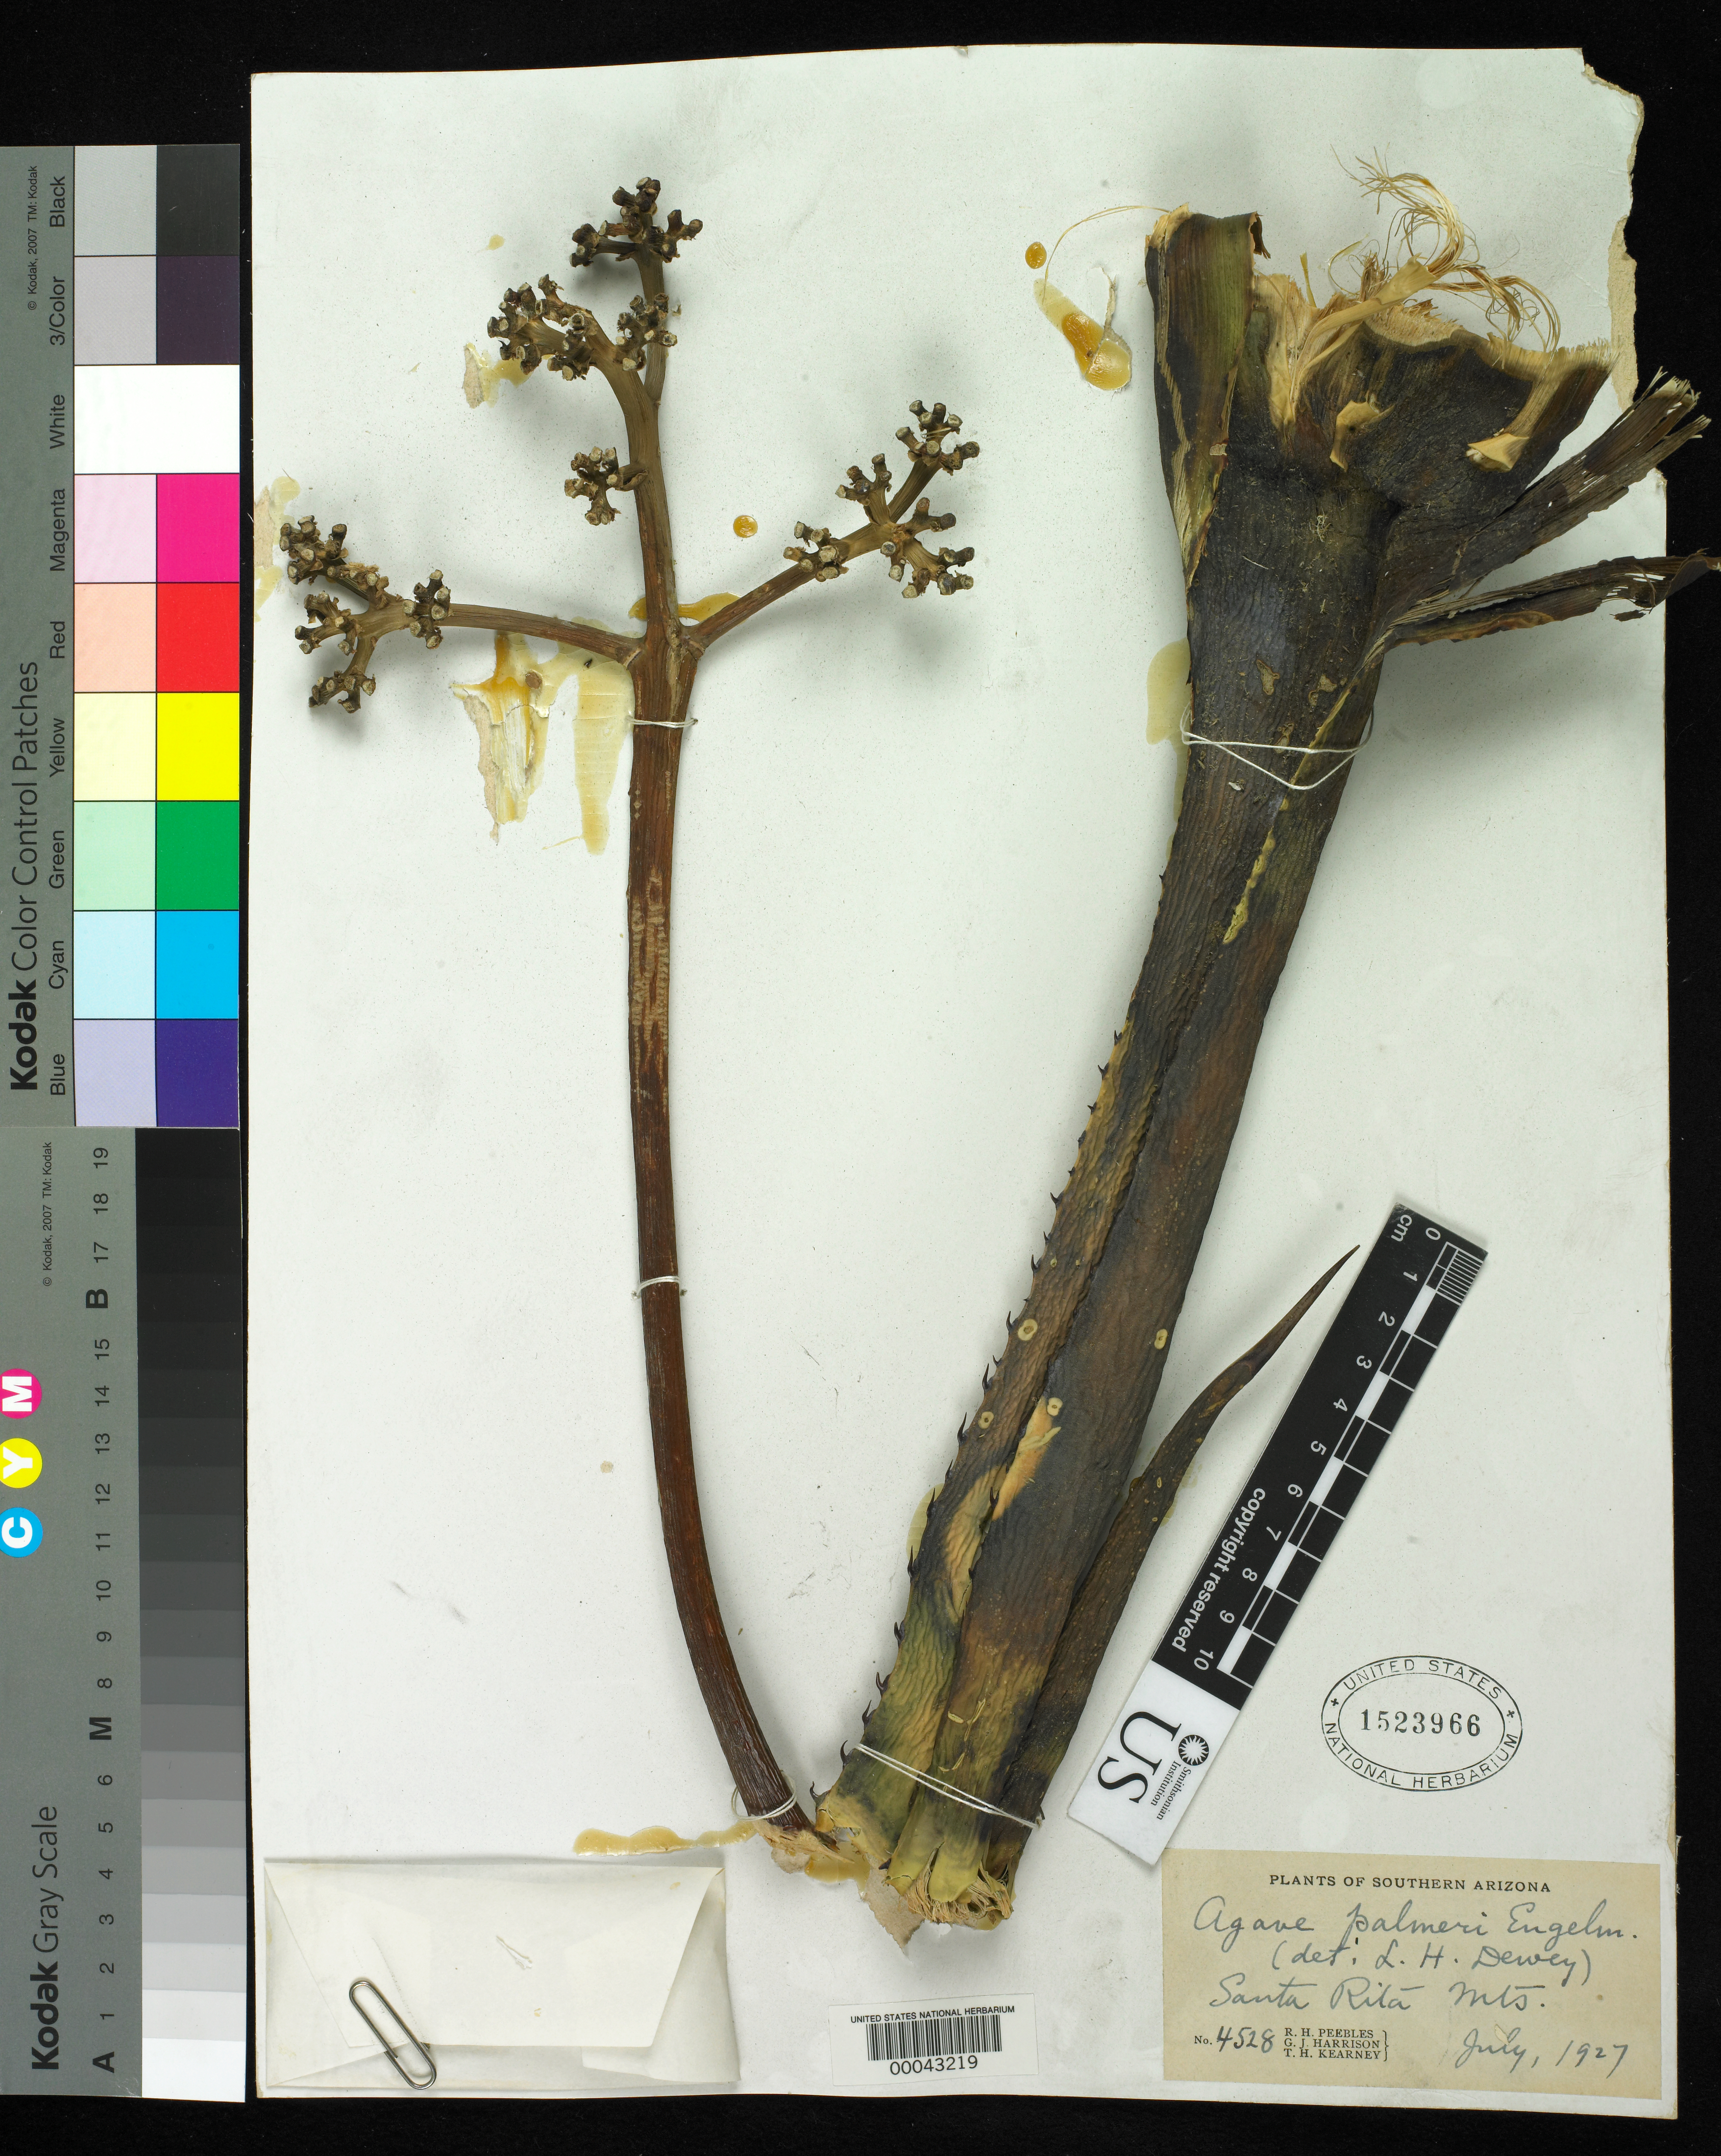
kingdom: Plantae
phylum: Tracheophyta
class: Liliopsida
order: Asparagales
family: Asparagaceae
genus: Agave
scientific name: Agave palmeri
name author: Engelm.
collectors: R. H. Peebles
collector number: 4538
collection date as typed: Jul 1927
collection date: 1927-07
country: United States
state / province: Arizona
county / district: Pima / Santa Cruz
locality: Santa rita mts.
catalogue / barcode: US 1523966